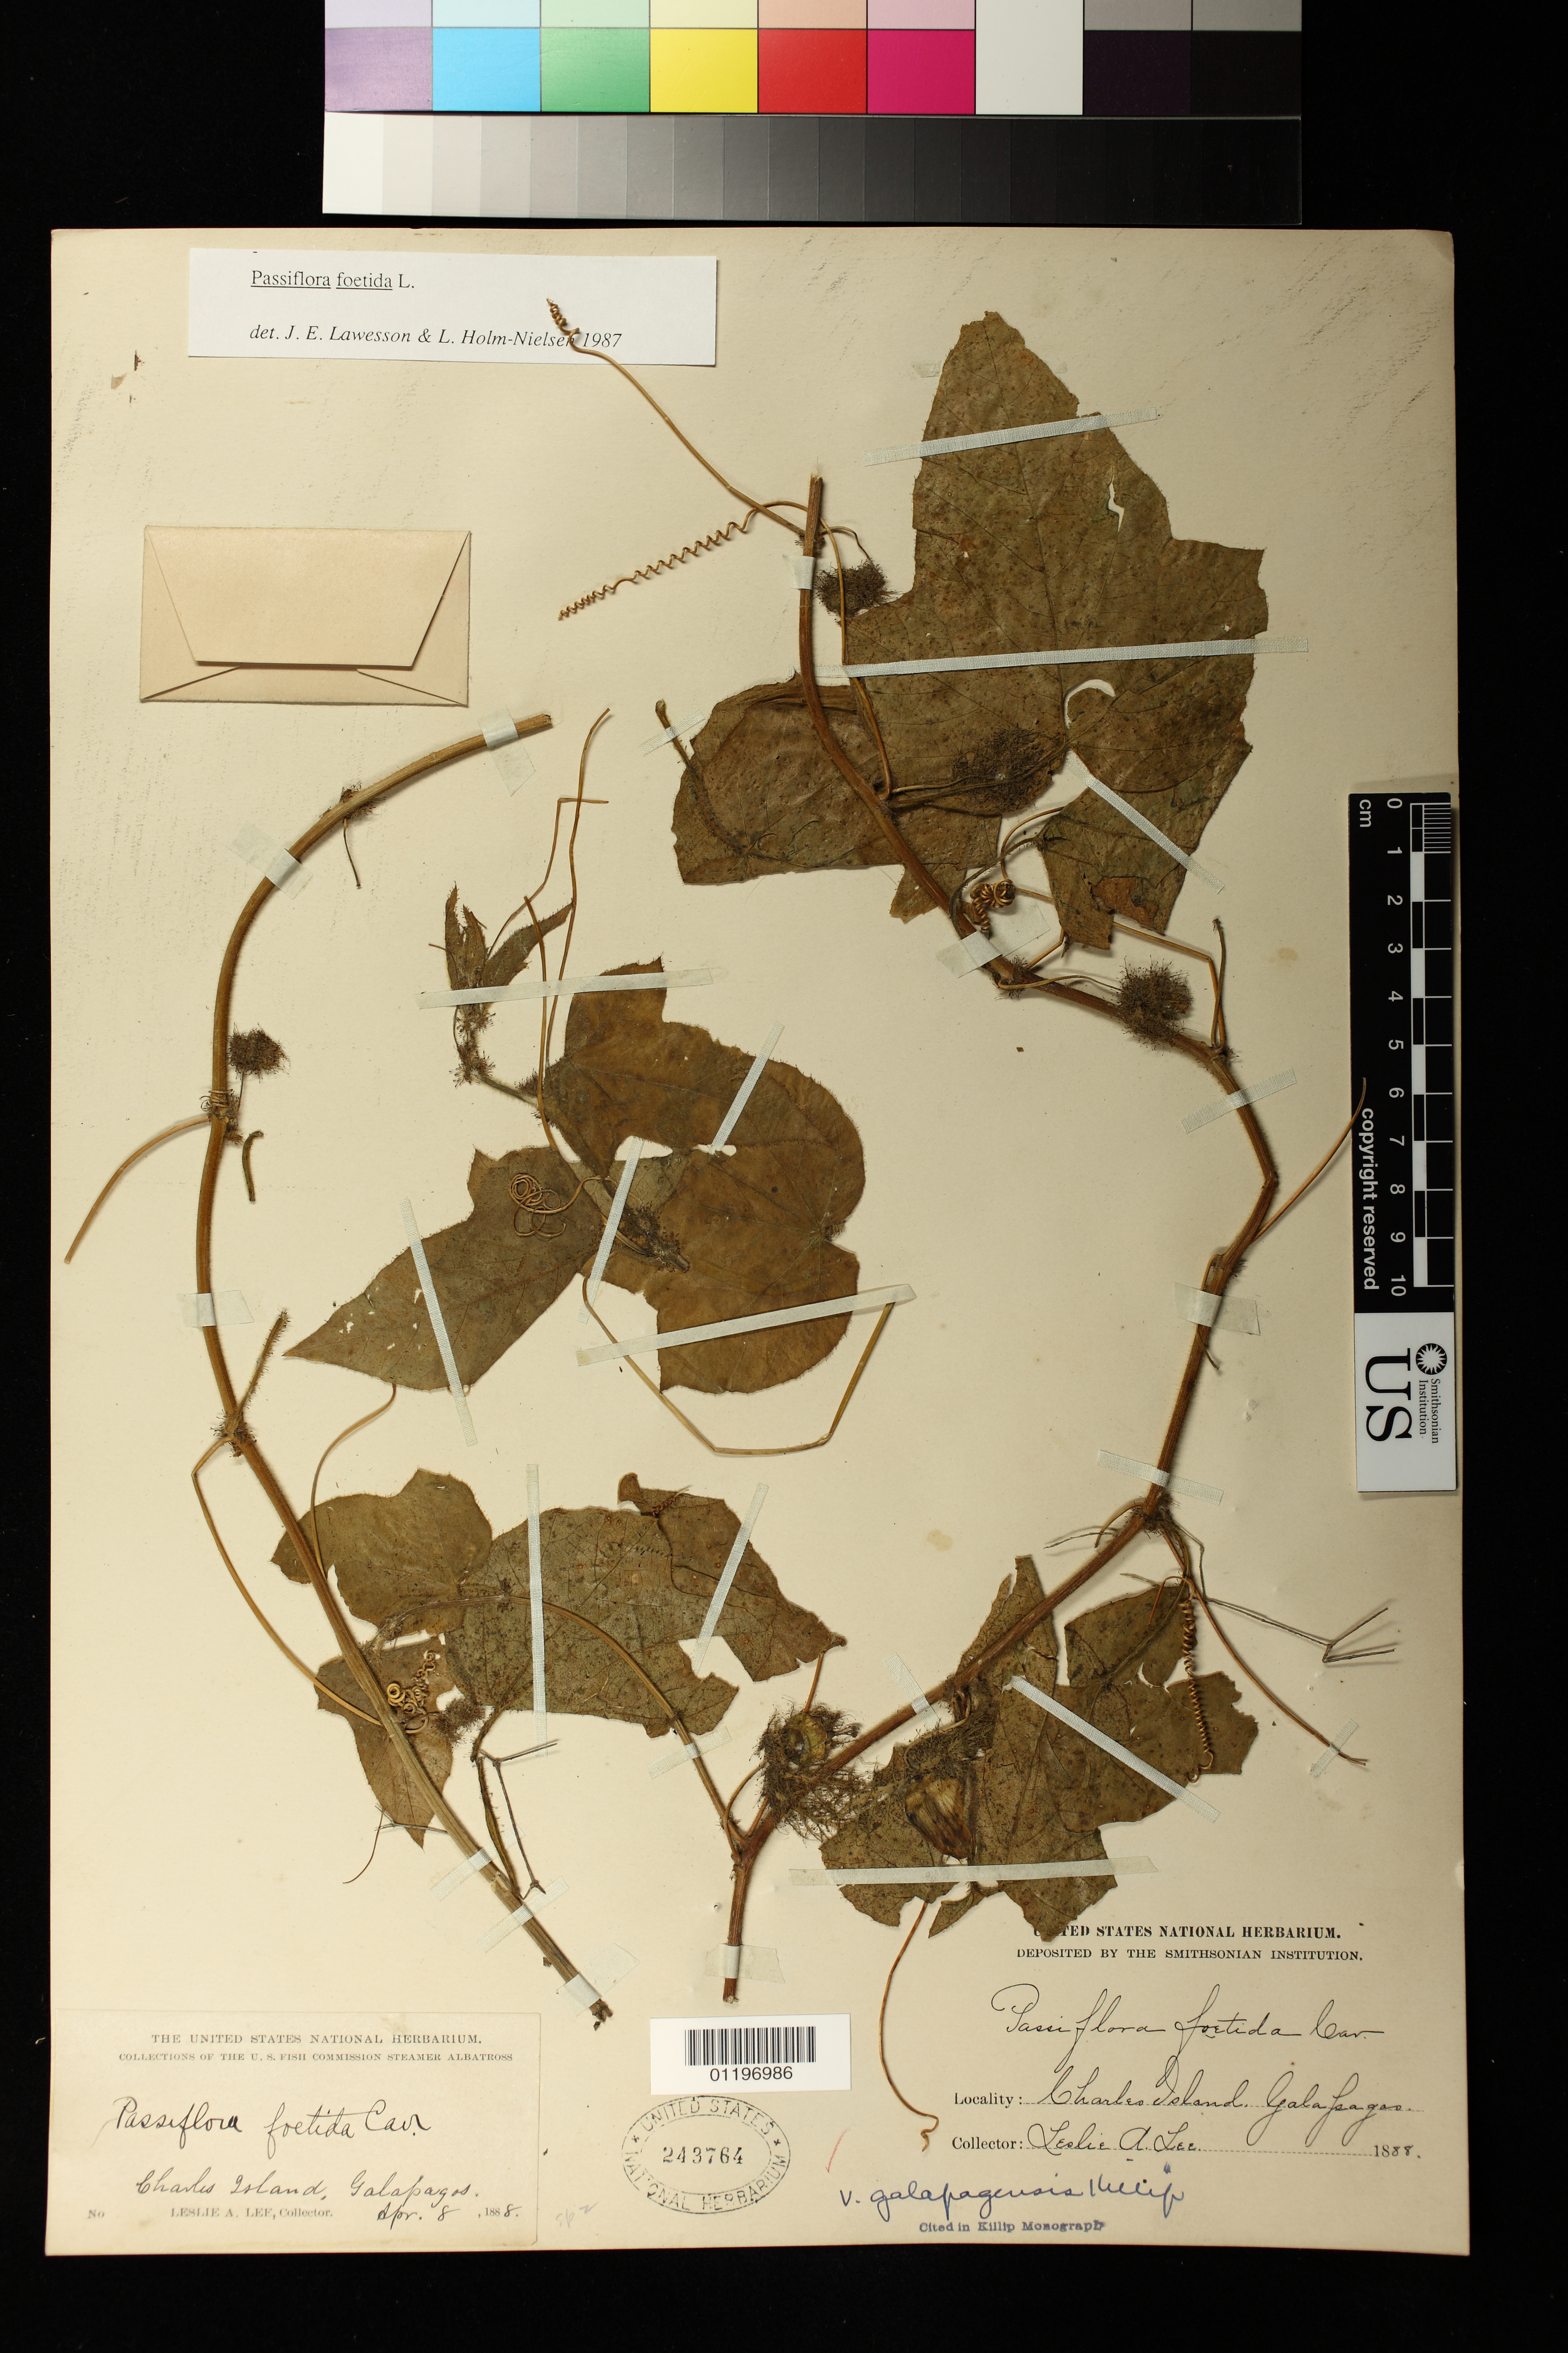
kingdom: Plantae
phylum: Tracheophyta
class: Magnoliopsida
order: Malpighiales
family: Passifloraceae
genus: Passiflora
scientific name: Passiflora foetida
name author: L.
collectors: L. Lee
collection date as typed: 08 Apr 1888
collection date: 1888-04-08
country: Ecuador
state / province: Colón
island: Floreana [Charles, Santa Maria]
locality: Charles Island, Galapagos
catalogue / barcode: US 243764